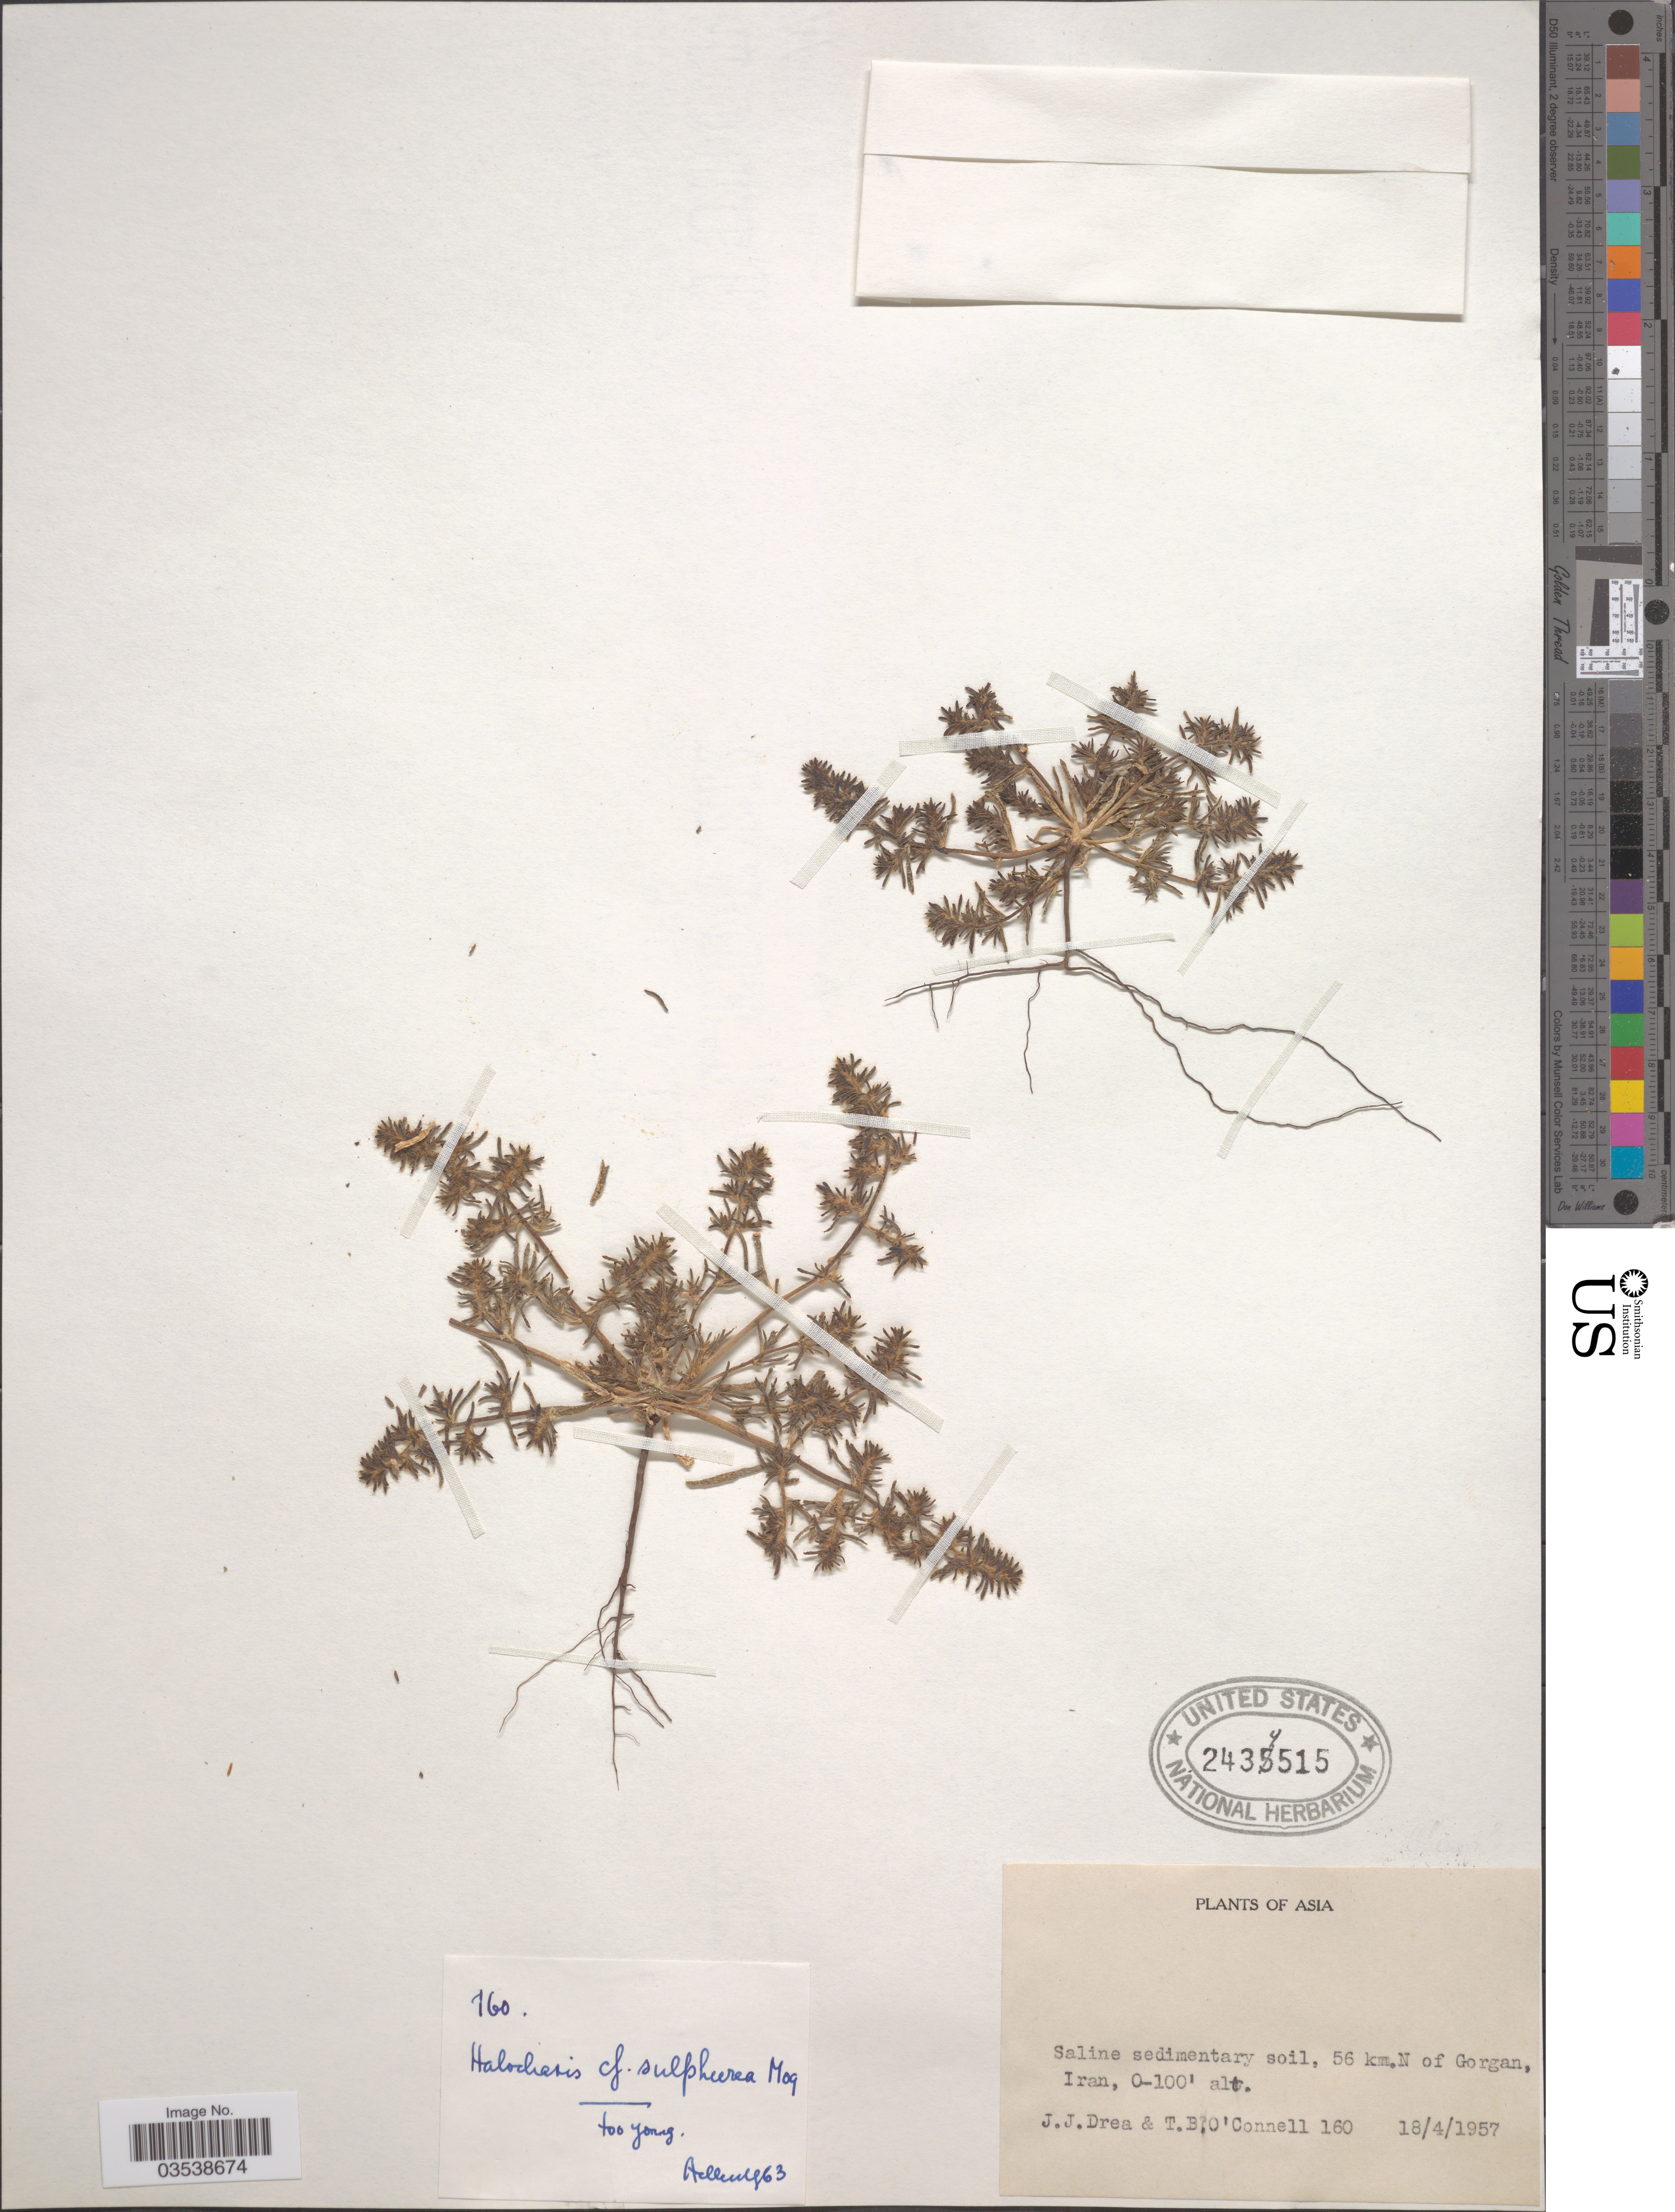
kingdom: Plantae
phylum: Tracheophyta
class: Magnoliopsida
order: Caryophyllales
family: Amaranthaceae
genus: Halocharis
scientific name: Halocharis sulphurea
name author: (Moq.) Moq.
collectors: J. Drea & T. O'connell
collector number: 160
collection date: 1957-04-18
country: Iran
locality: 56 km. N of Gorgan.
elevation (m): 0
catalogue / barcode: US 2434515